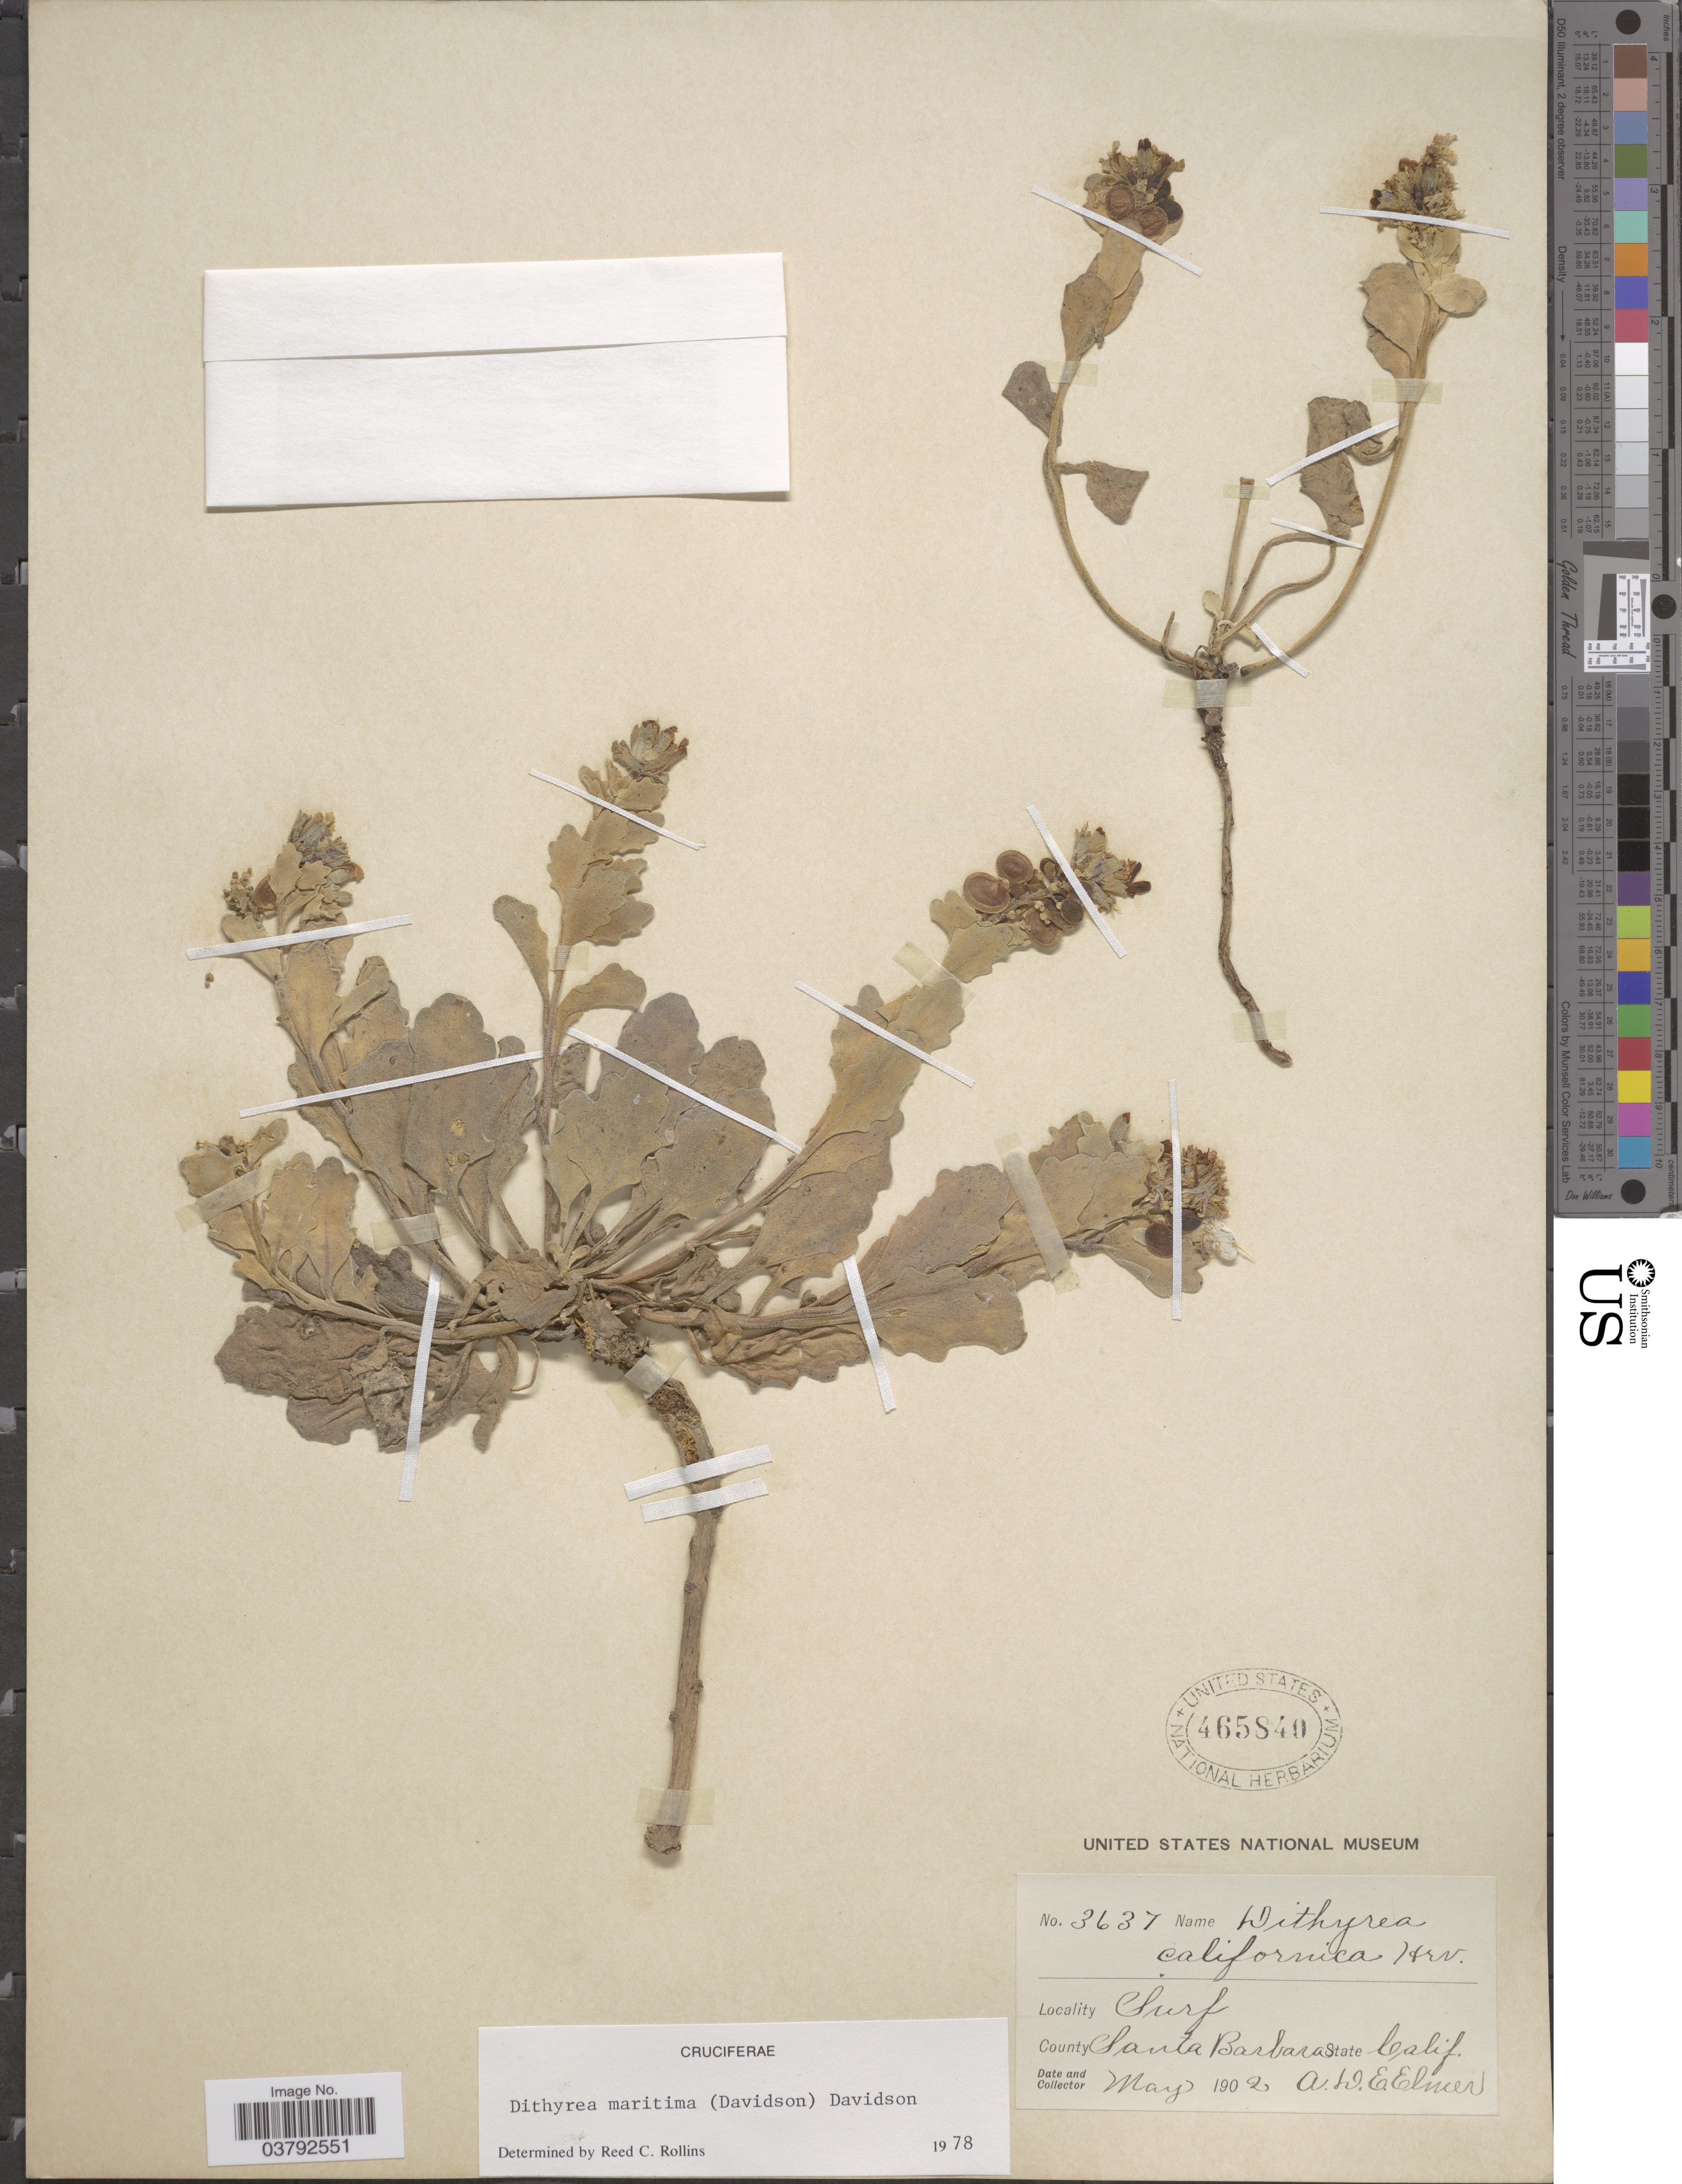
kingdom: Plantae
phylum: Tracheophyta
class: Magnoliopsida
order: Brassicales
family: Brassicaceae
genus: Dithyrea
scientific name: Dithyrea californica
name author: Harv.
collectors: A. D. E. Elmer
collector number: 3637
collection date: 1902-05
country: United States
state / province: California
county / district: Santa Barbara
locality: Surf. County Santa Barbara.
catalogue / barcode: US 465840